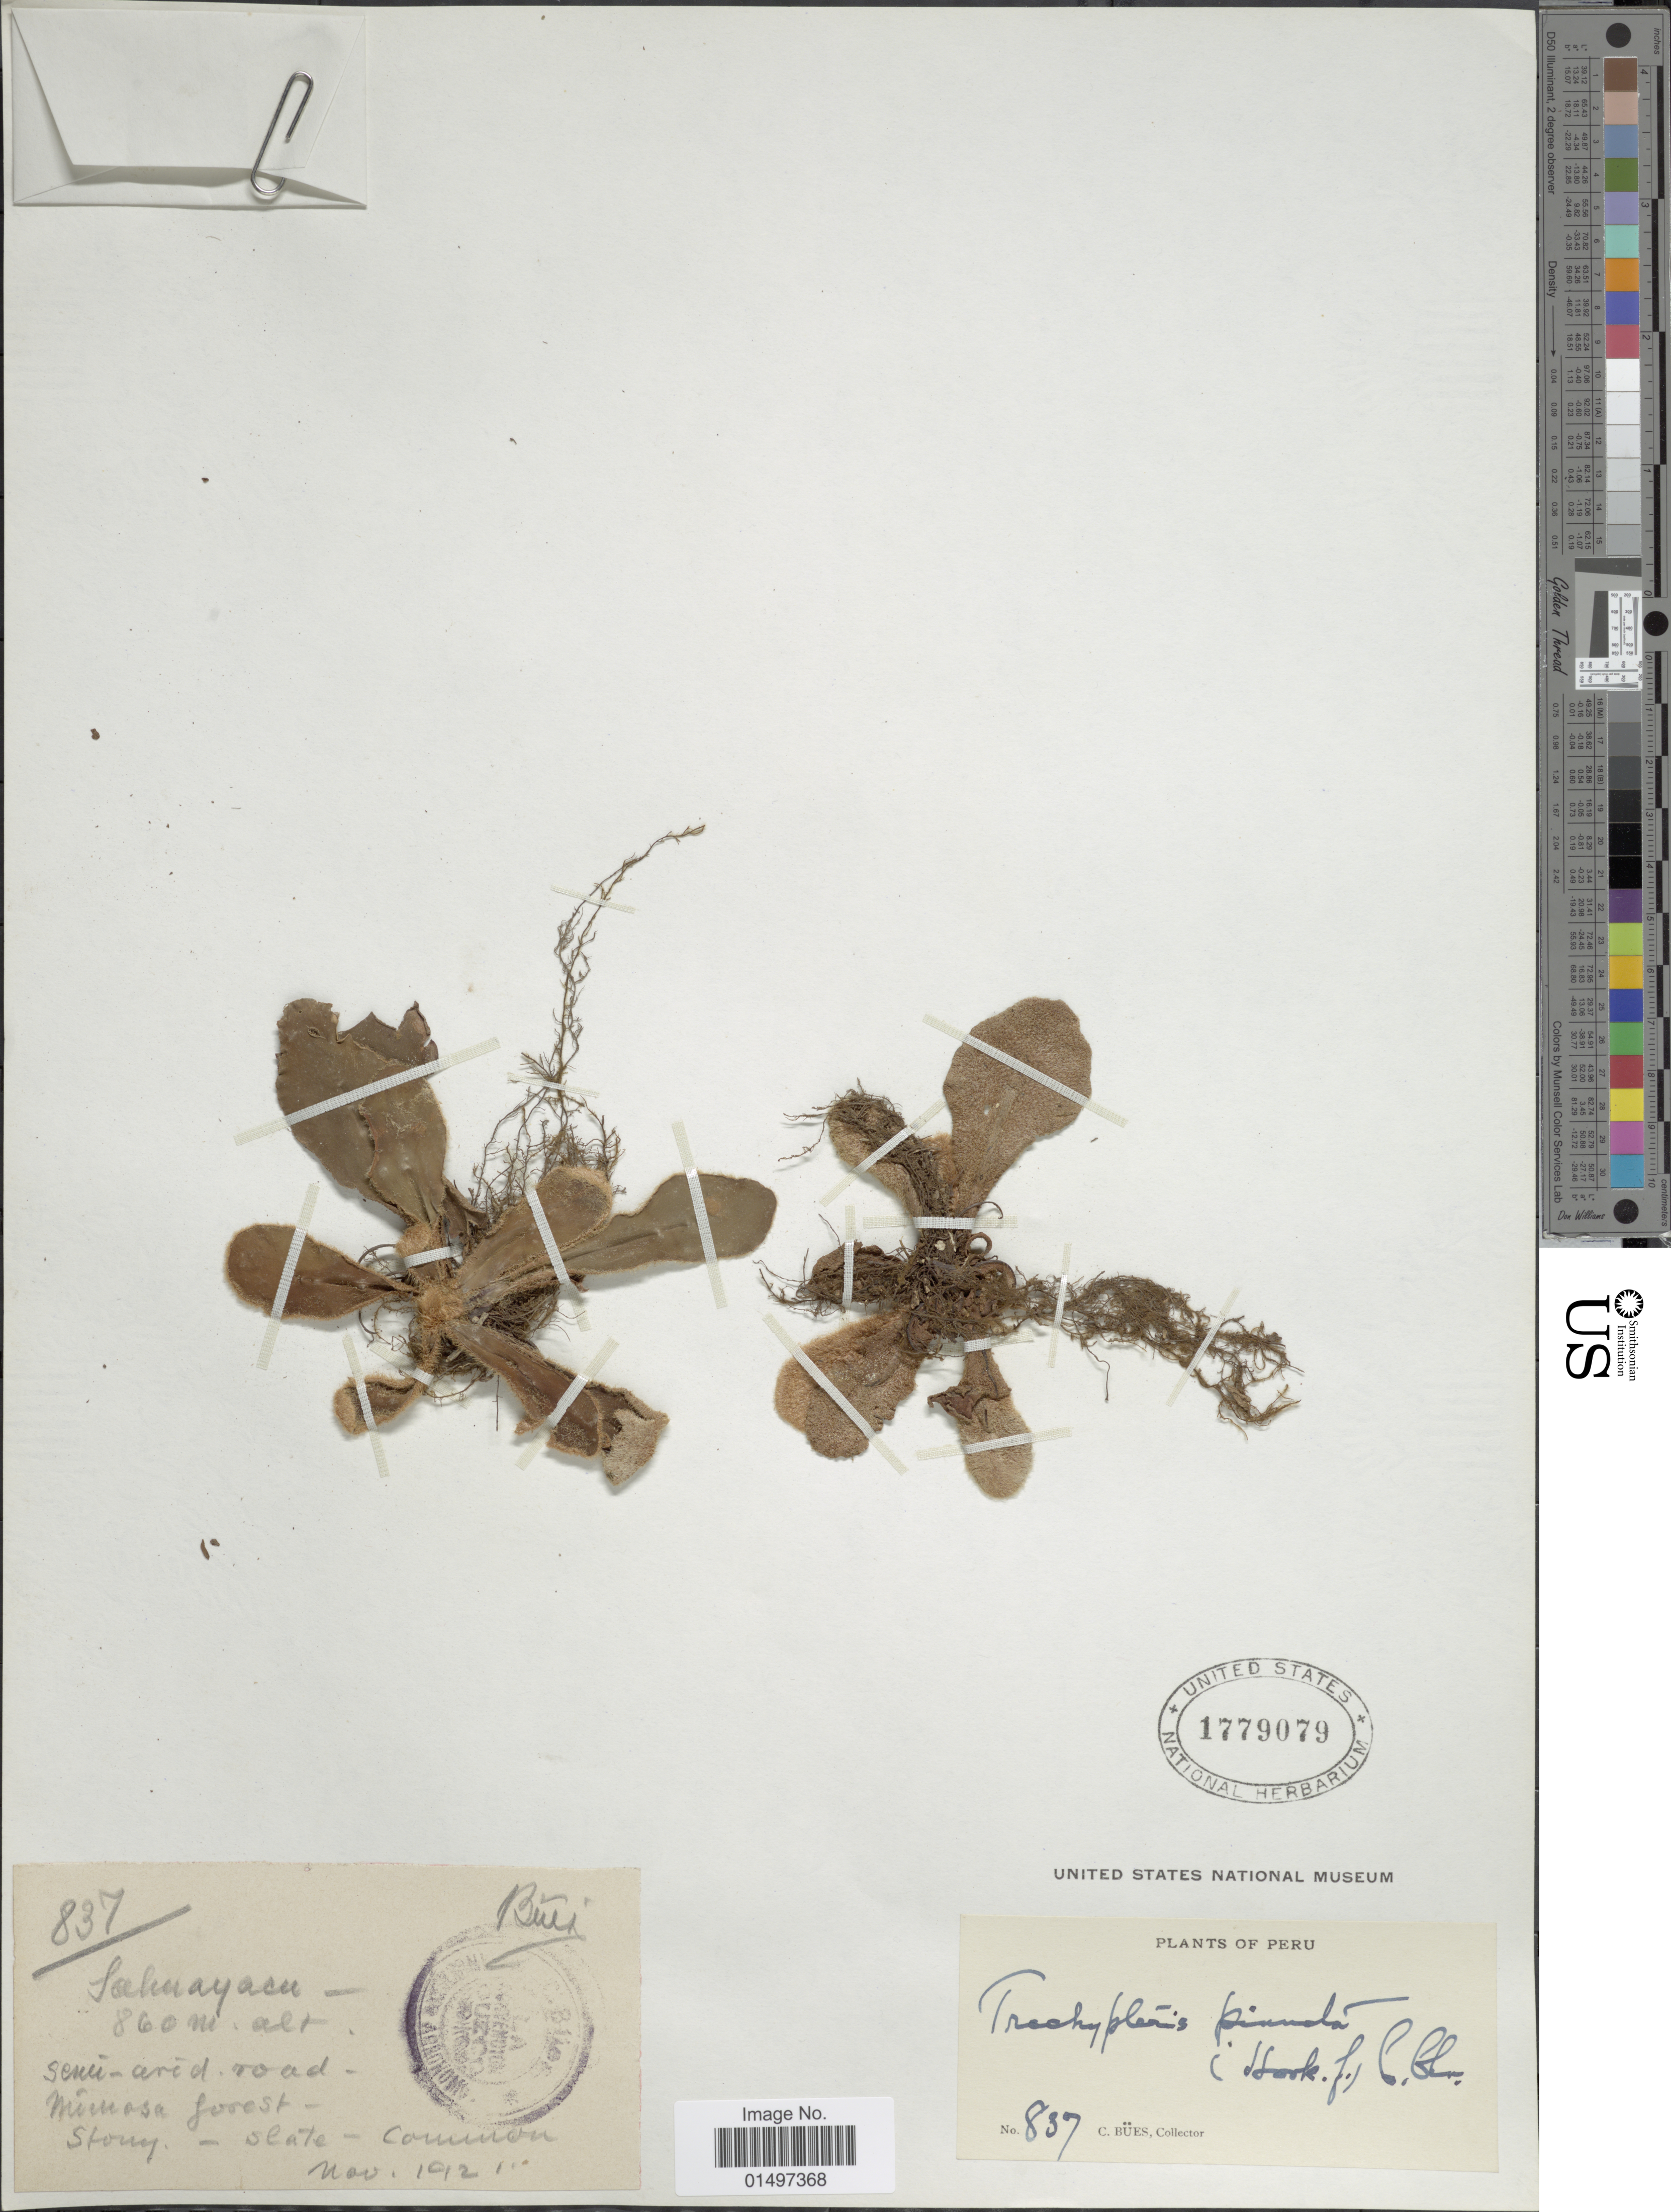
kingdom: Plantae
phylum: Tracheophyta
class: Polypodiopsida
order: Polypodiales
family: Pteridaceae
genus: Trachypteris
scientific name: Trachypteris pinnata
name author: (Hook. f.) C. Chr.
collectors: C. Bues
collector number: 837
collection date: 1921-11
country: Peru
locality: Sahuayacu, semi-arid road, mimosa forest.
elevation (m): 860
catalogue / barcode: US 1779079